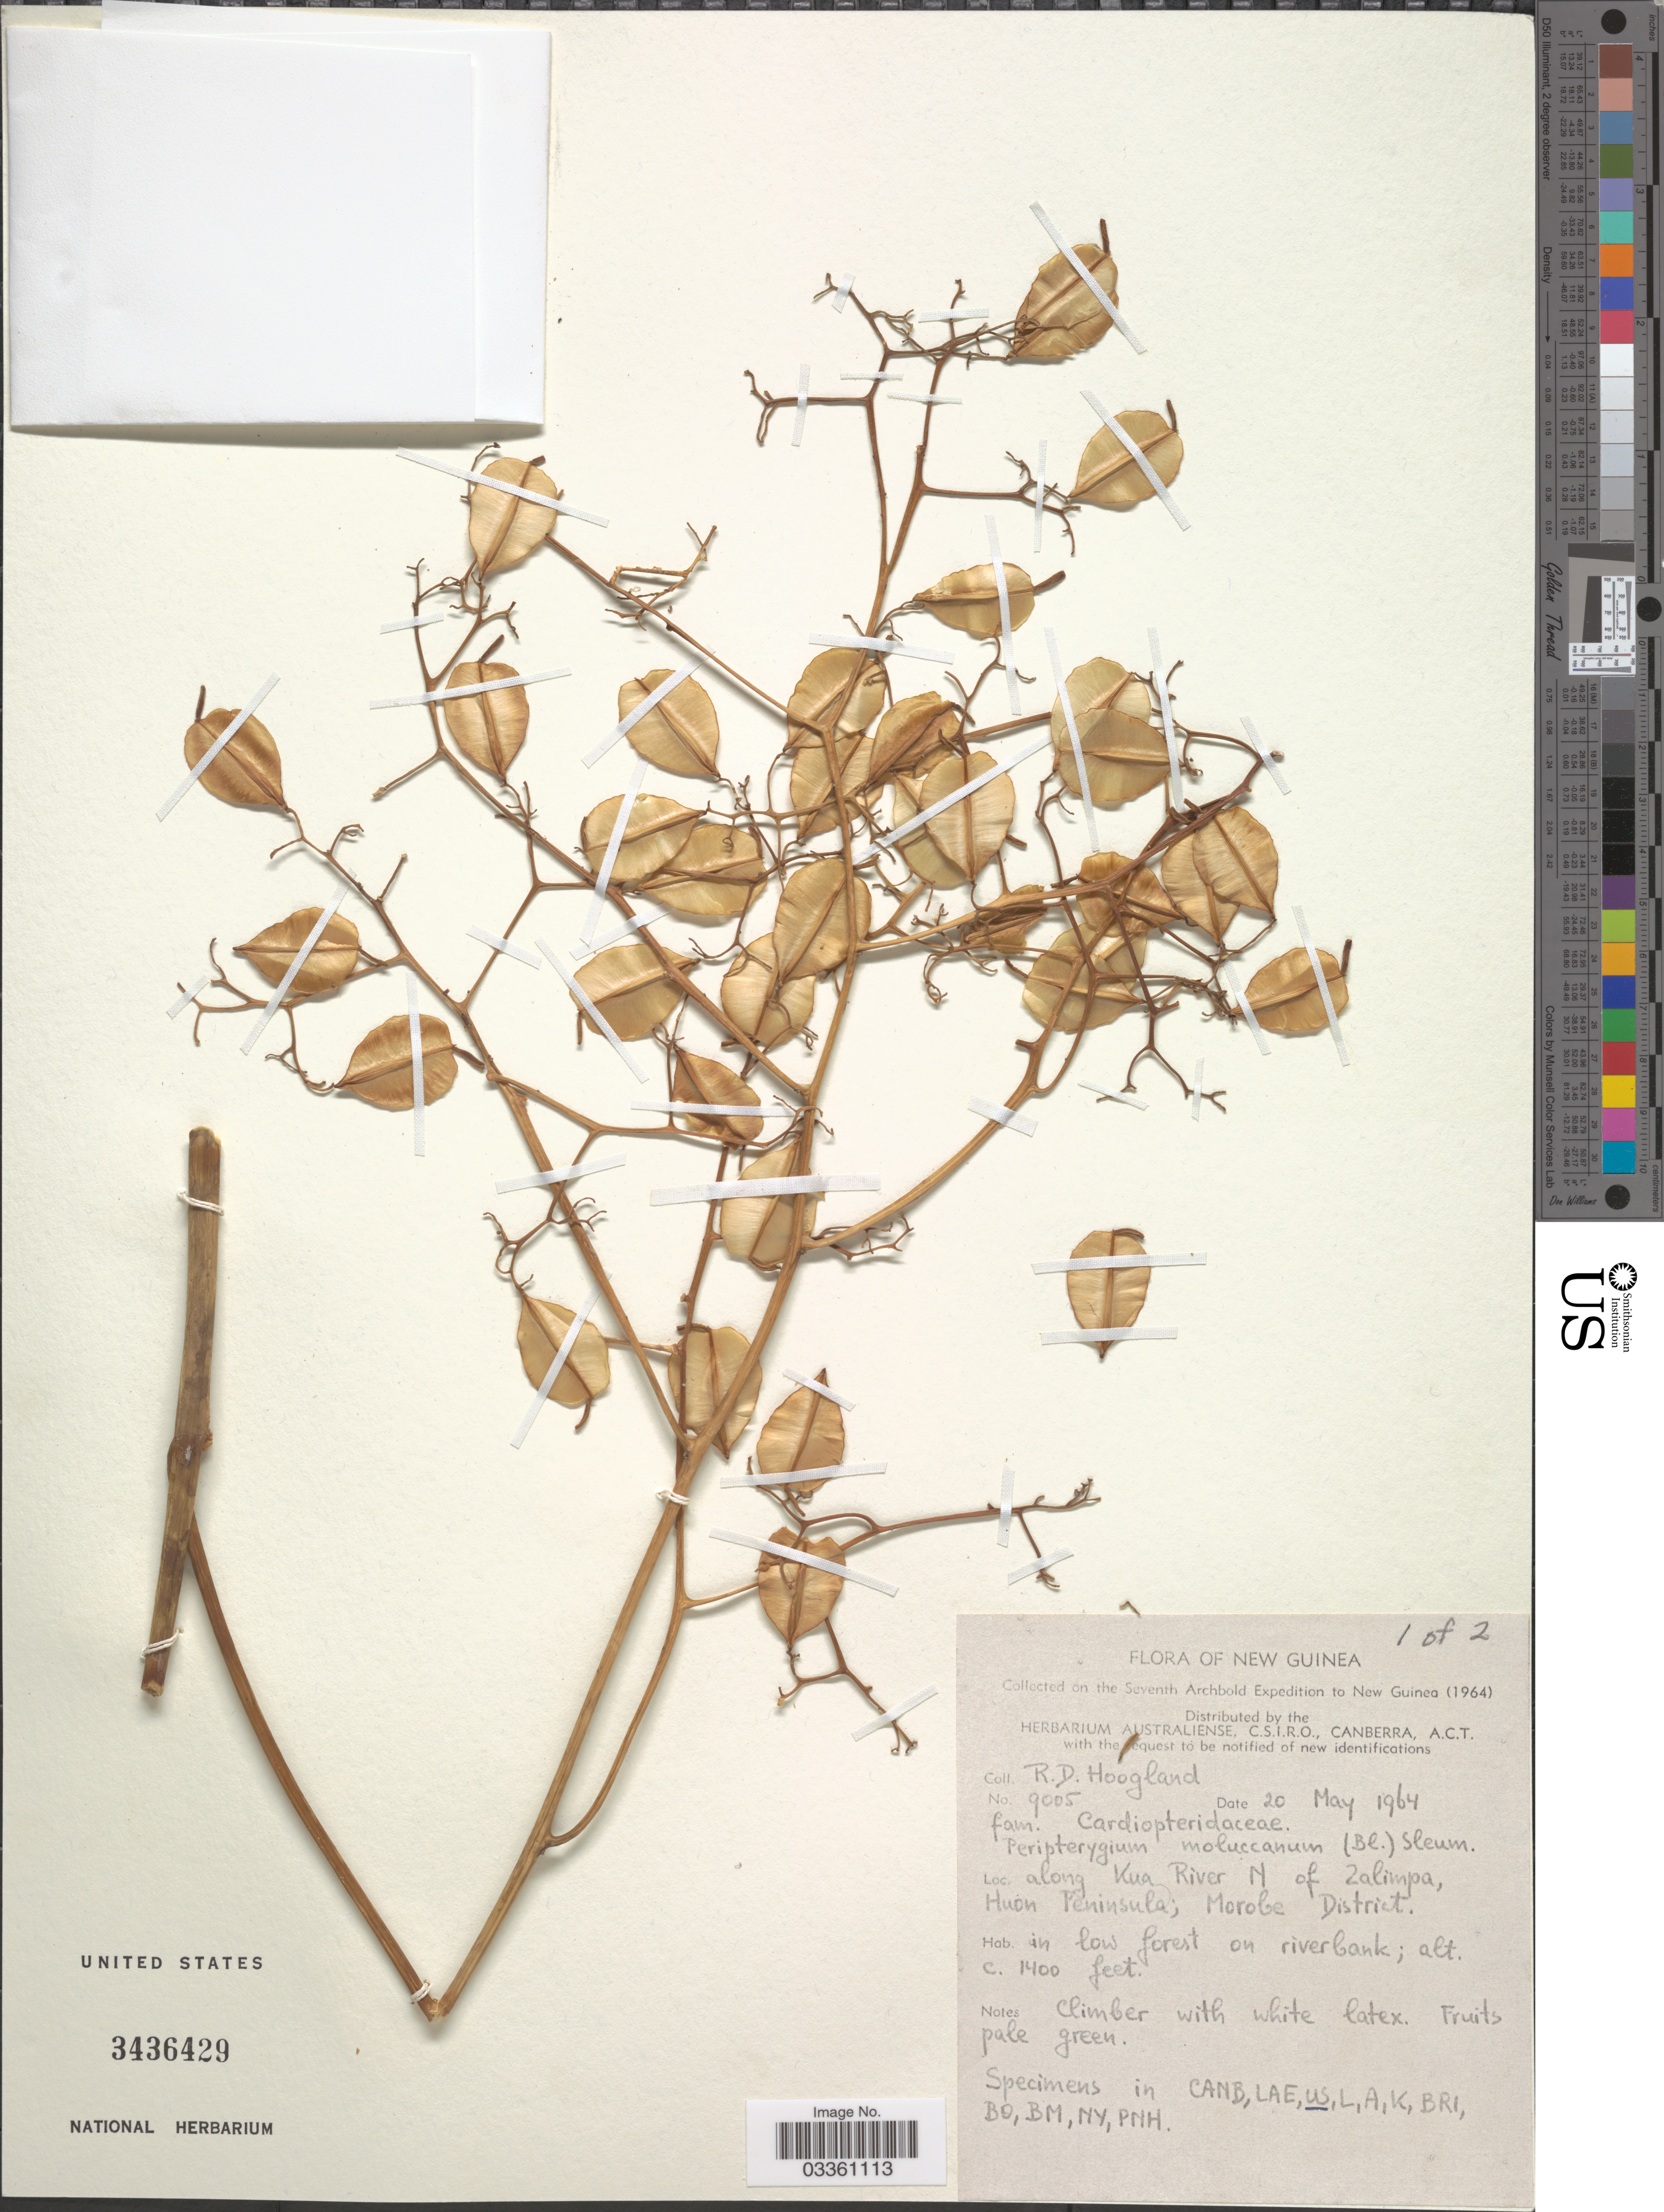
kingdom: Plantae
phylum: Tracheophyta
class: Magnoliopsida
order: Cardiopteridales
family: Cardiopteridaceae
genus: Cardiopteris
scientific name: Cardiopteris moluccana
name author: Blume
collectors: R. D. Hoogland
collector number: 9005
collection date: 1964-05-20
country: Papua New Guinea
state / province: Morobe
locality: New Guinea. Along Kua River N of Zalimpa, Huon Peninsula; Morobe District.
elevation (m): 427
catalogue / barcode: US 3436429